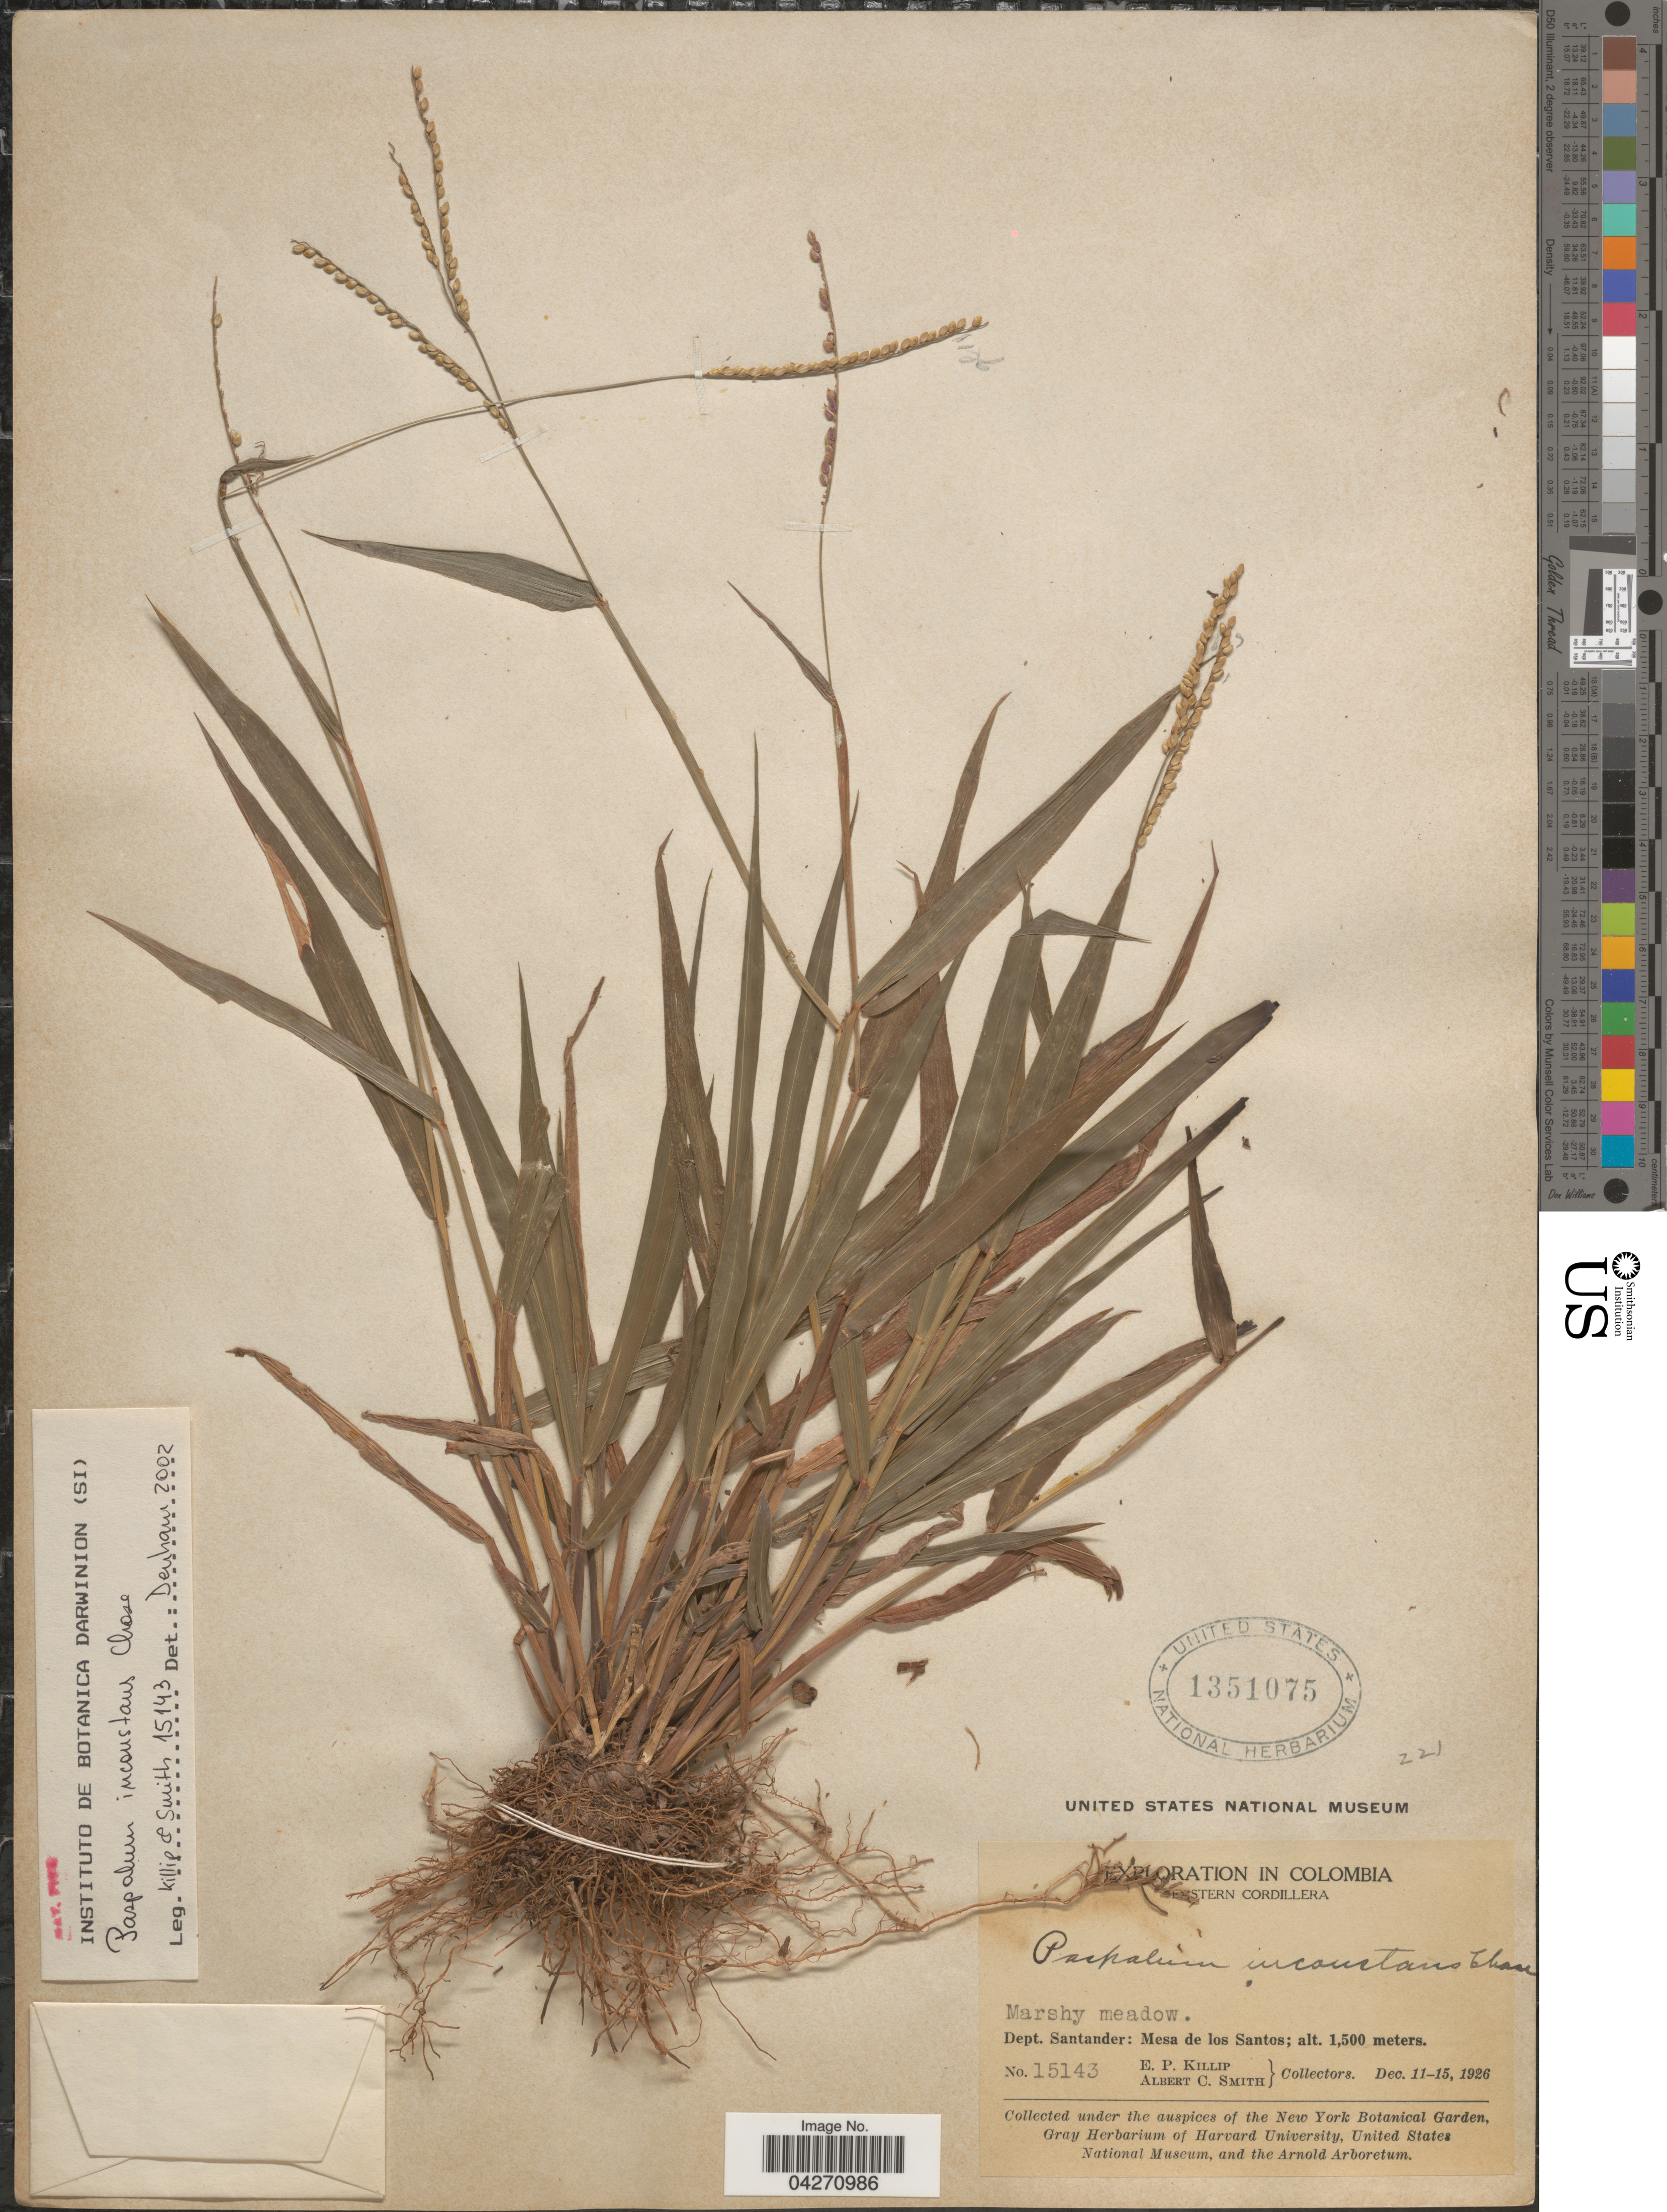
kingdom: Plantae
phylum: Tracheophyta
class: Liliopsida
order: Poales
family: Poaceae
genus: Paspalum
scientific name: Paspalum inconstans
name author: Chase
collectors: E. P. Killip & A. C. Smith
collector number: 15143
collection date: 1926-12-11/1926-12-15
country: Colombia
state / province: Santander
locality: Exploration in Colombia. Eastern Cordillera. Dept. Satander: Mesa de los Santos.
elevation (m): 1500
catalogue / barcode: US 1351075